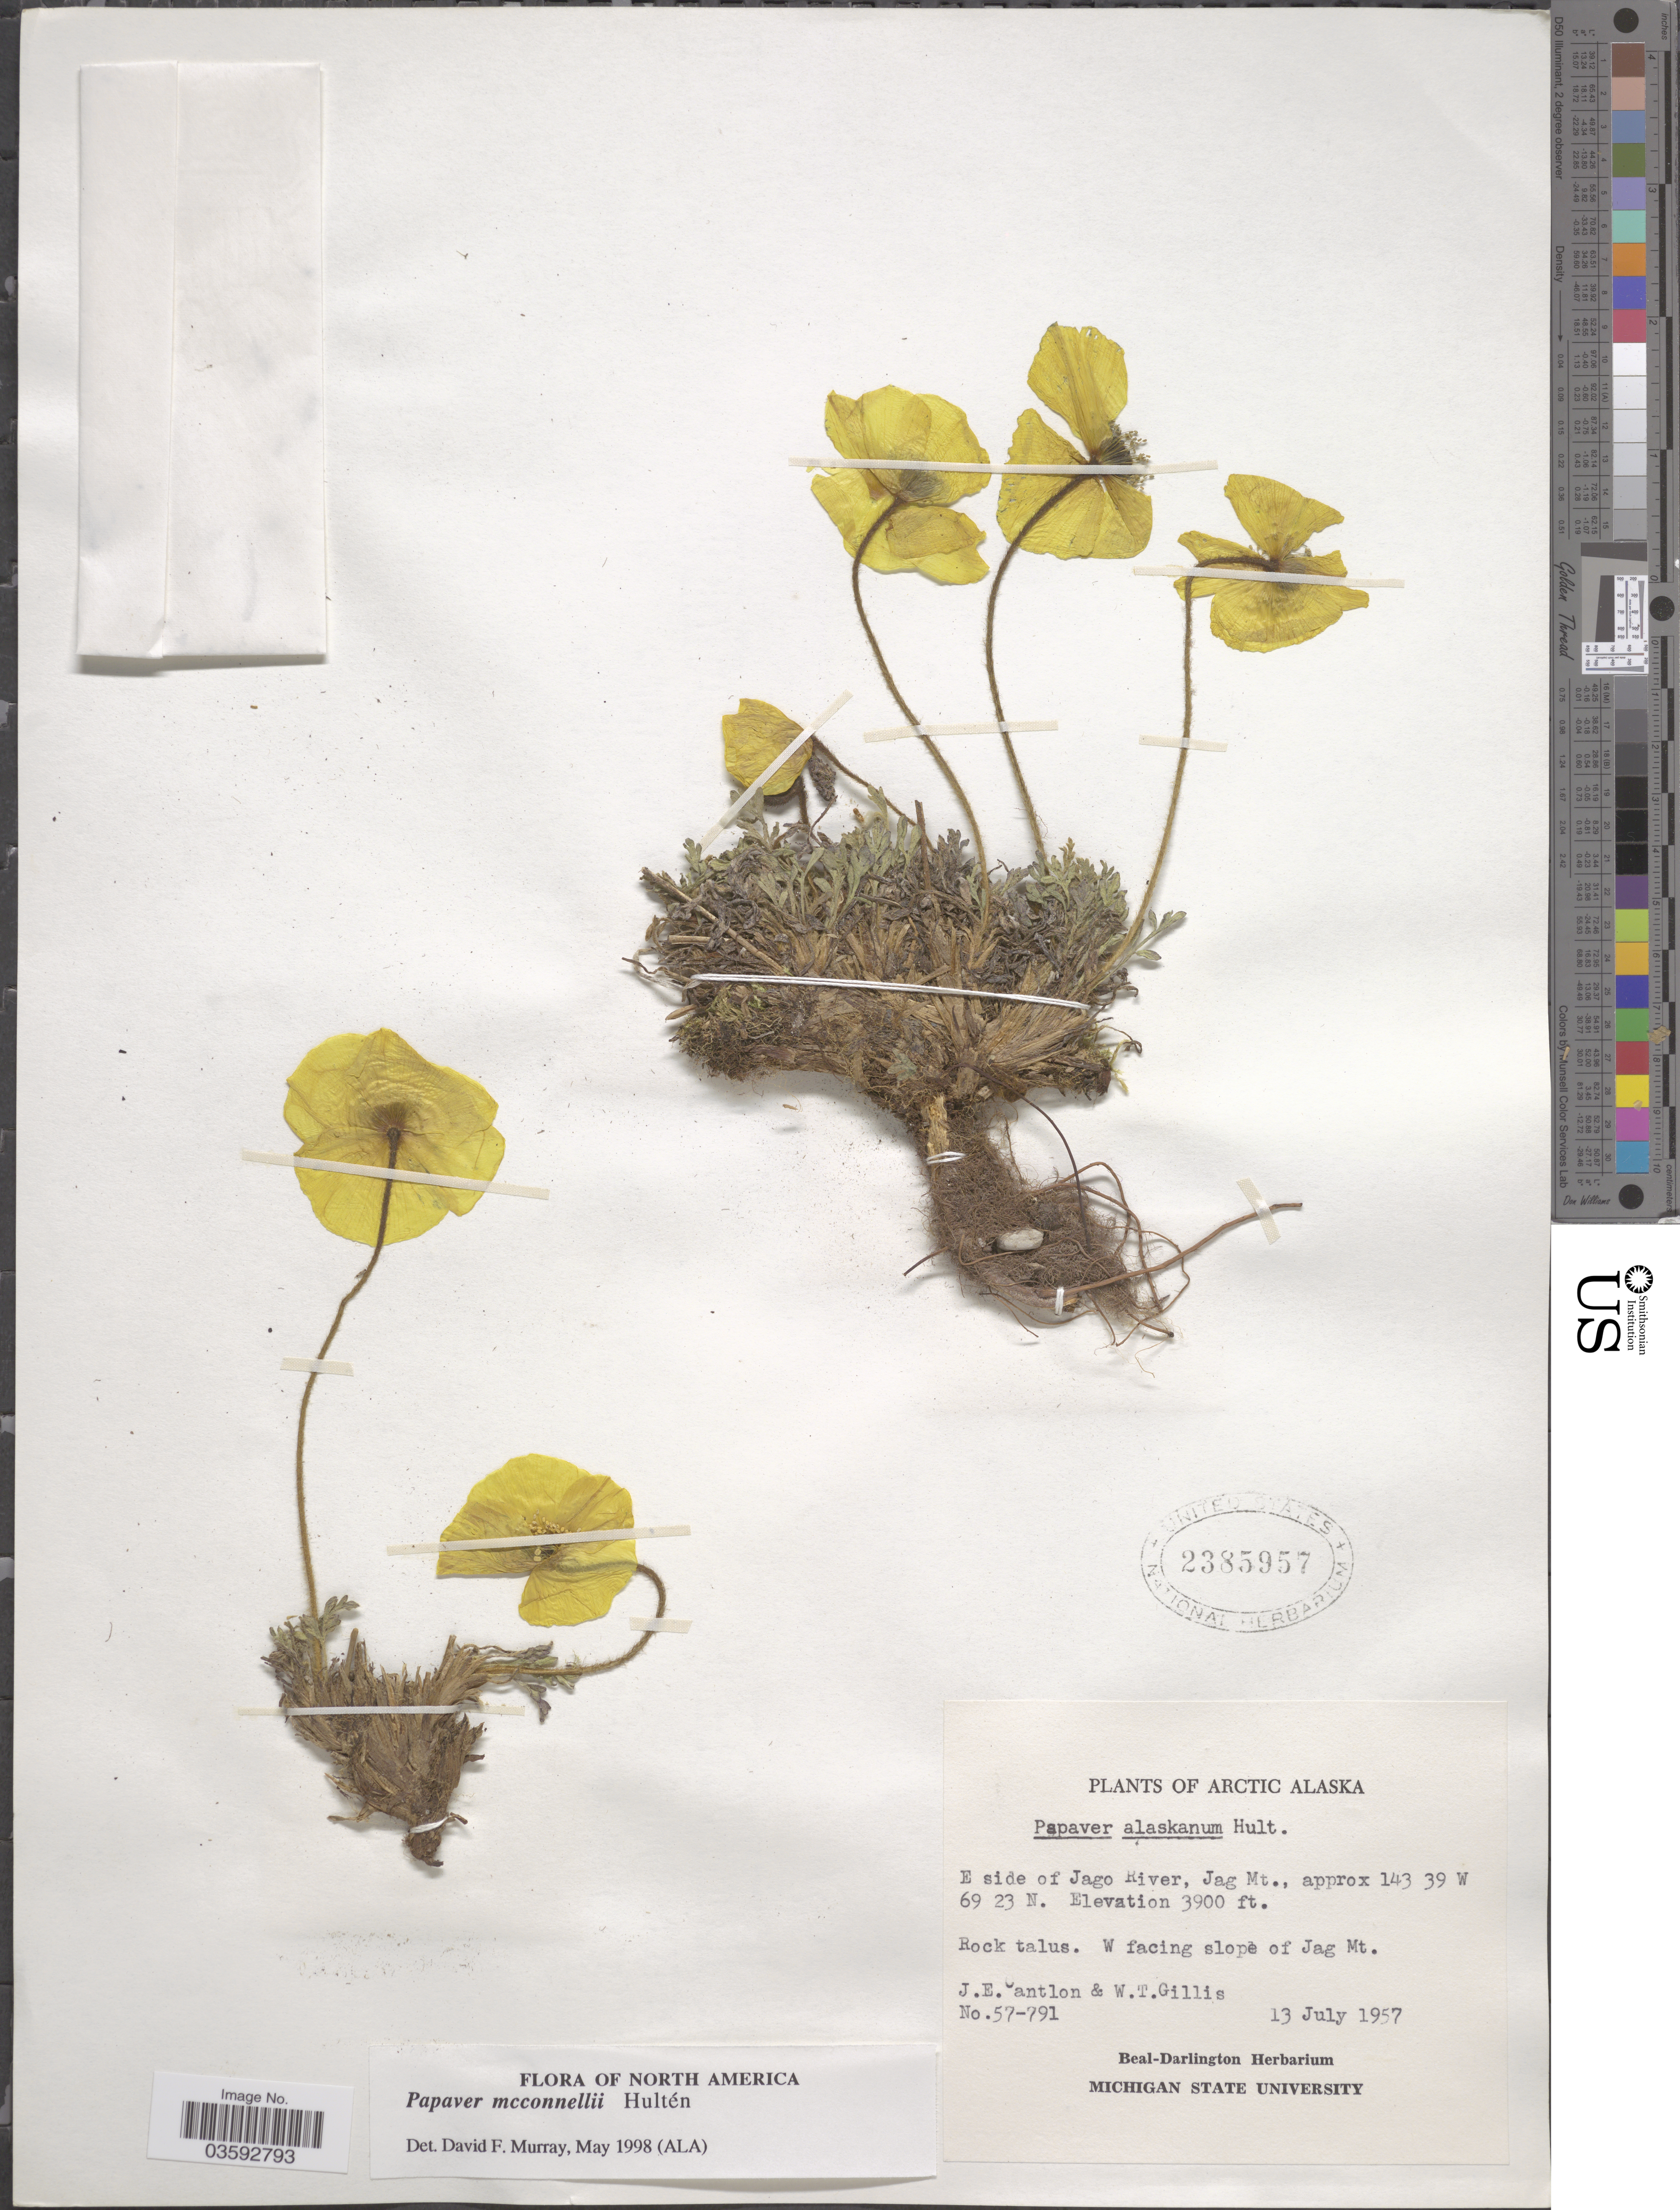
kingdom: Plantae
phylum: Tracheophyta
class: Magnoliopsida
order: Ranunculales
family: Papaveraceae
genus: Papaver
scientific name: Papaver mcconellii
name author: Hultén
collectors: J. Cantlon & W. T. Gillis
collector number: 57-791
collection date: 1957-07-13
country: United States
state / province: Alaska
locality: Arctic Alaska. E side of Jago River, Jag Mt. W facing slope of Jag Mt.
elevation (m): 1189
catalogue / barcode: US 2385957